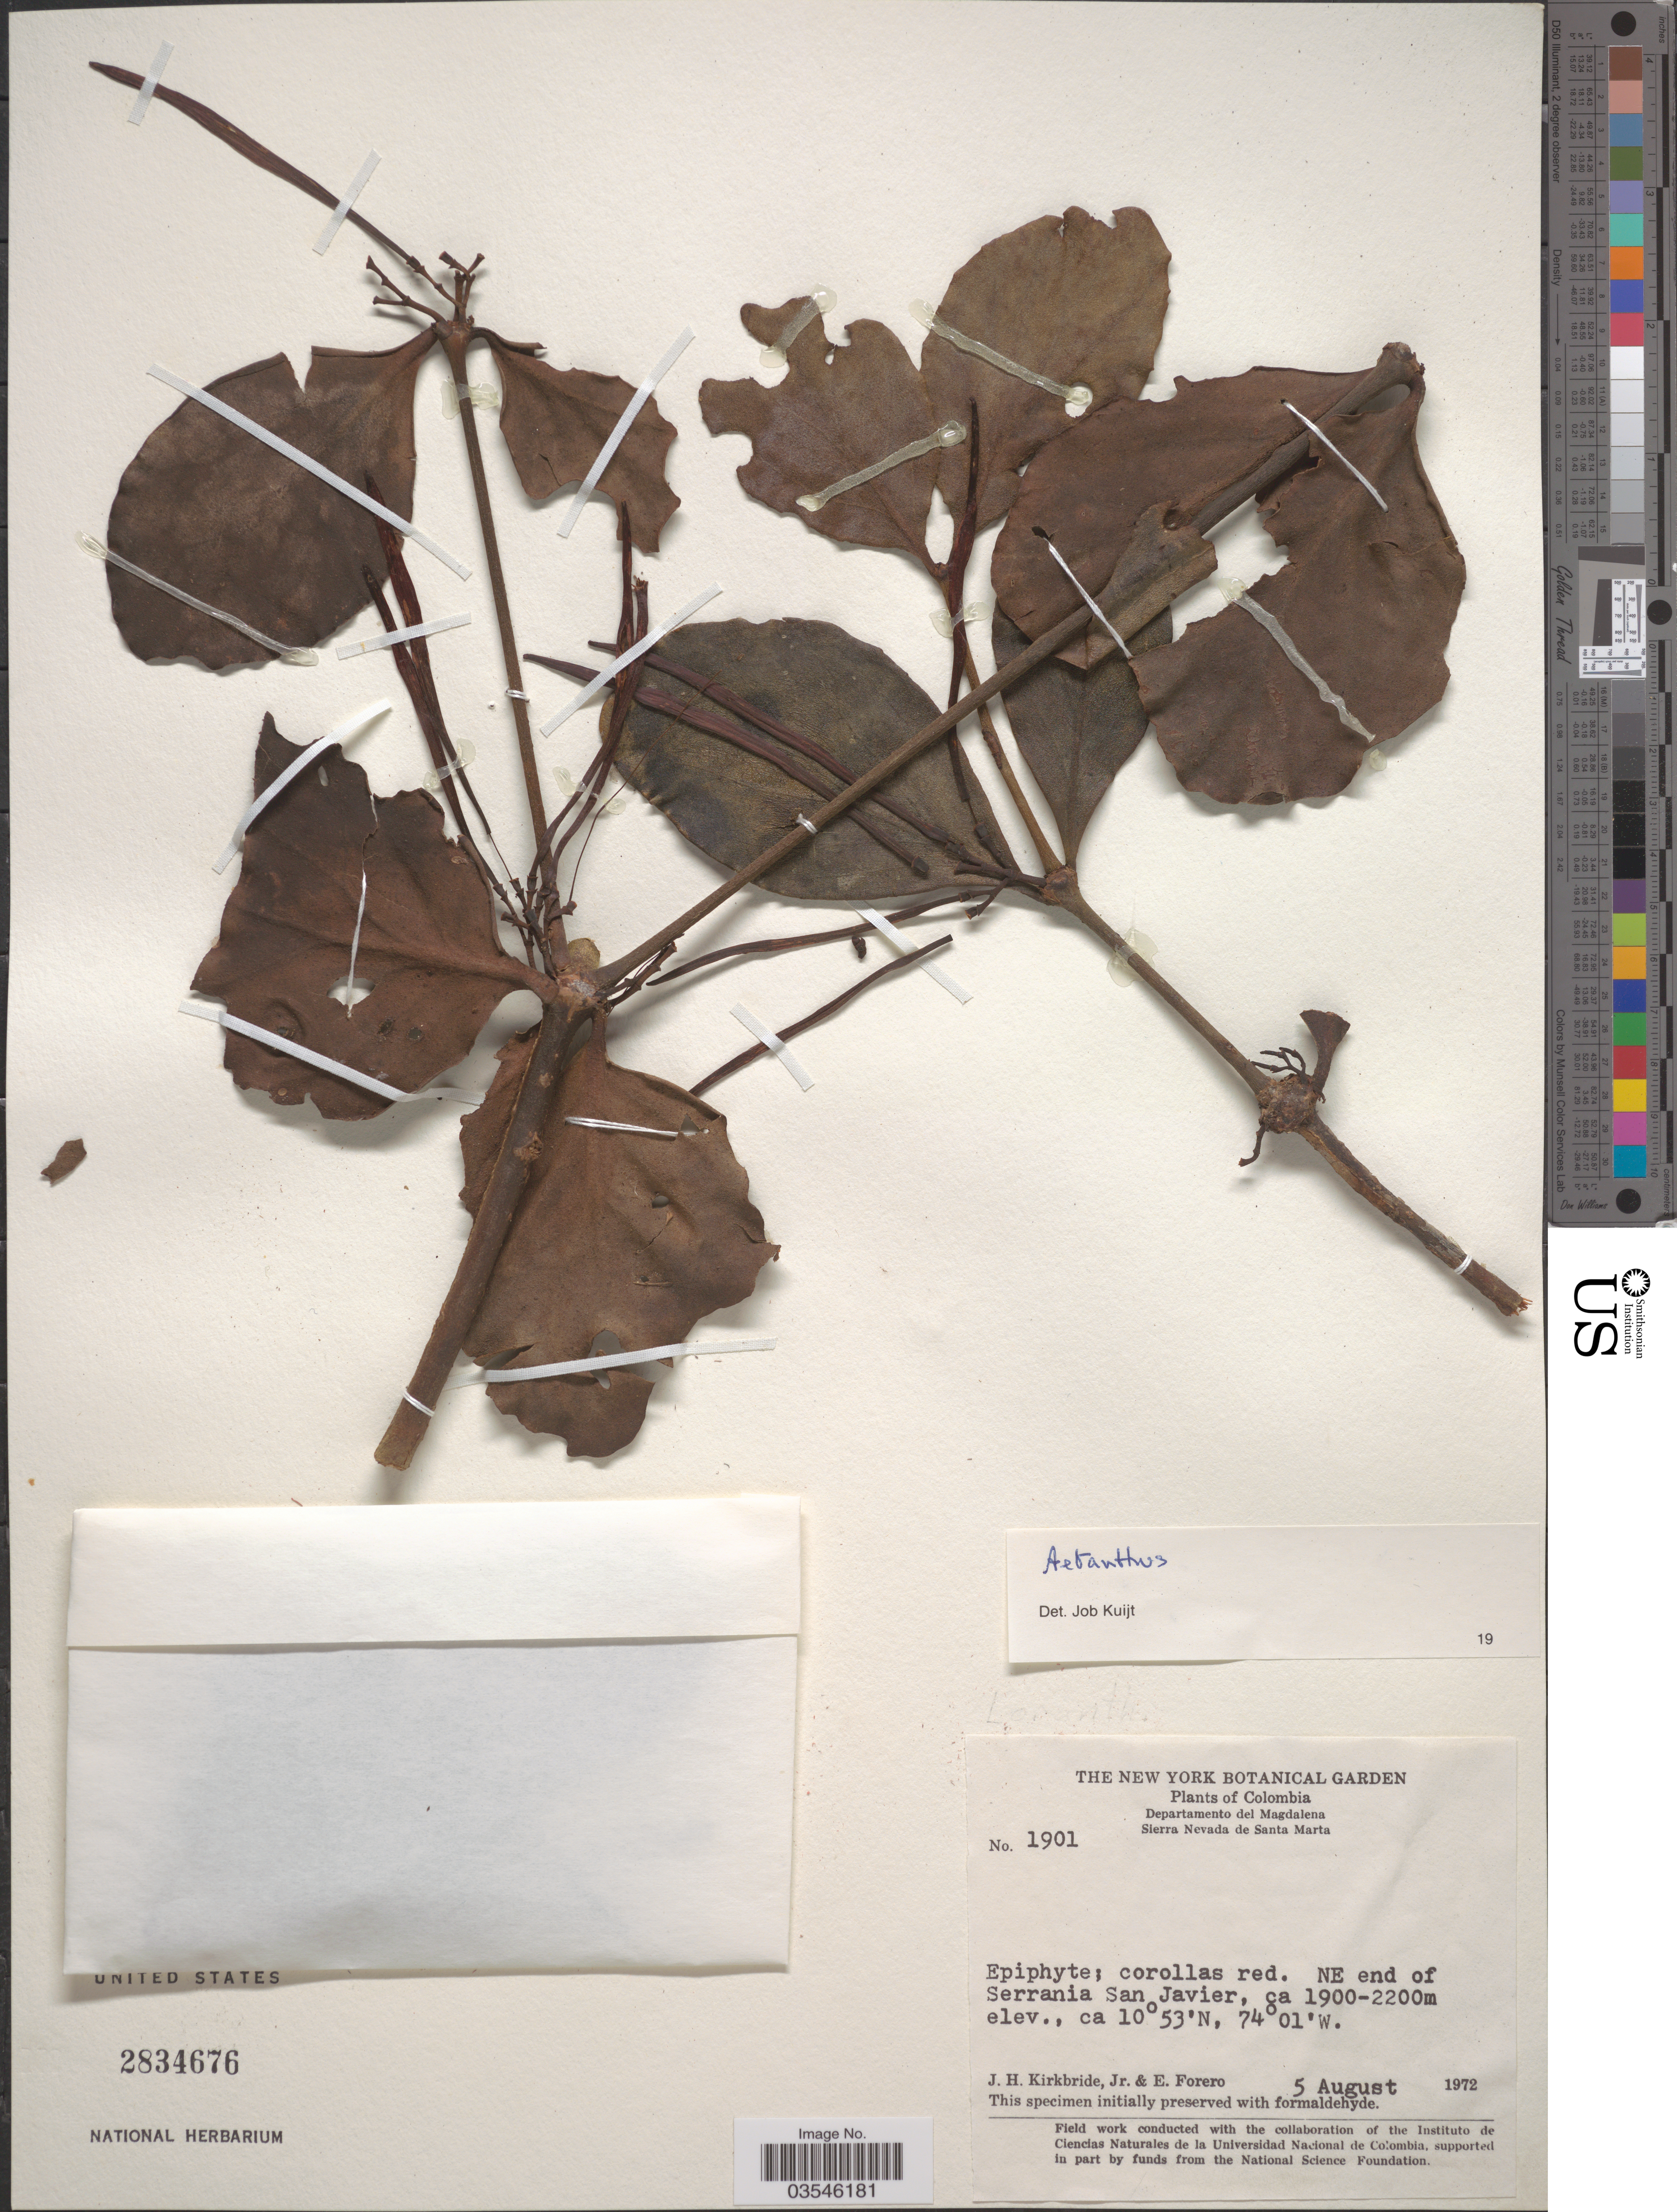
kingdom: Plantae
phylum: Tracheophyta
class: Magnoliopsida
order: Santalales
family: Loranthaceae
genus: Aetanthus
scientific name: Aetanthus sp.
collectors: J. H. Kirkbride & E. Forero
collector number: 1901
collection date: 1972-08-05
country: Colombia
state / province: Magdalena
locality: Departamento del Magdalena. Sierra Nevada de Santa Marta. NE end of Serrania San Javier.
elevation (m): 1900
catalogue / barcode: US 2834676